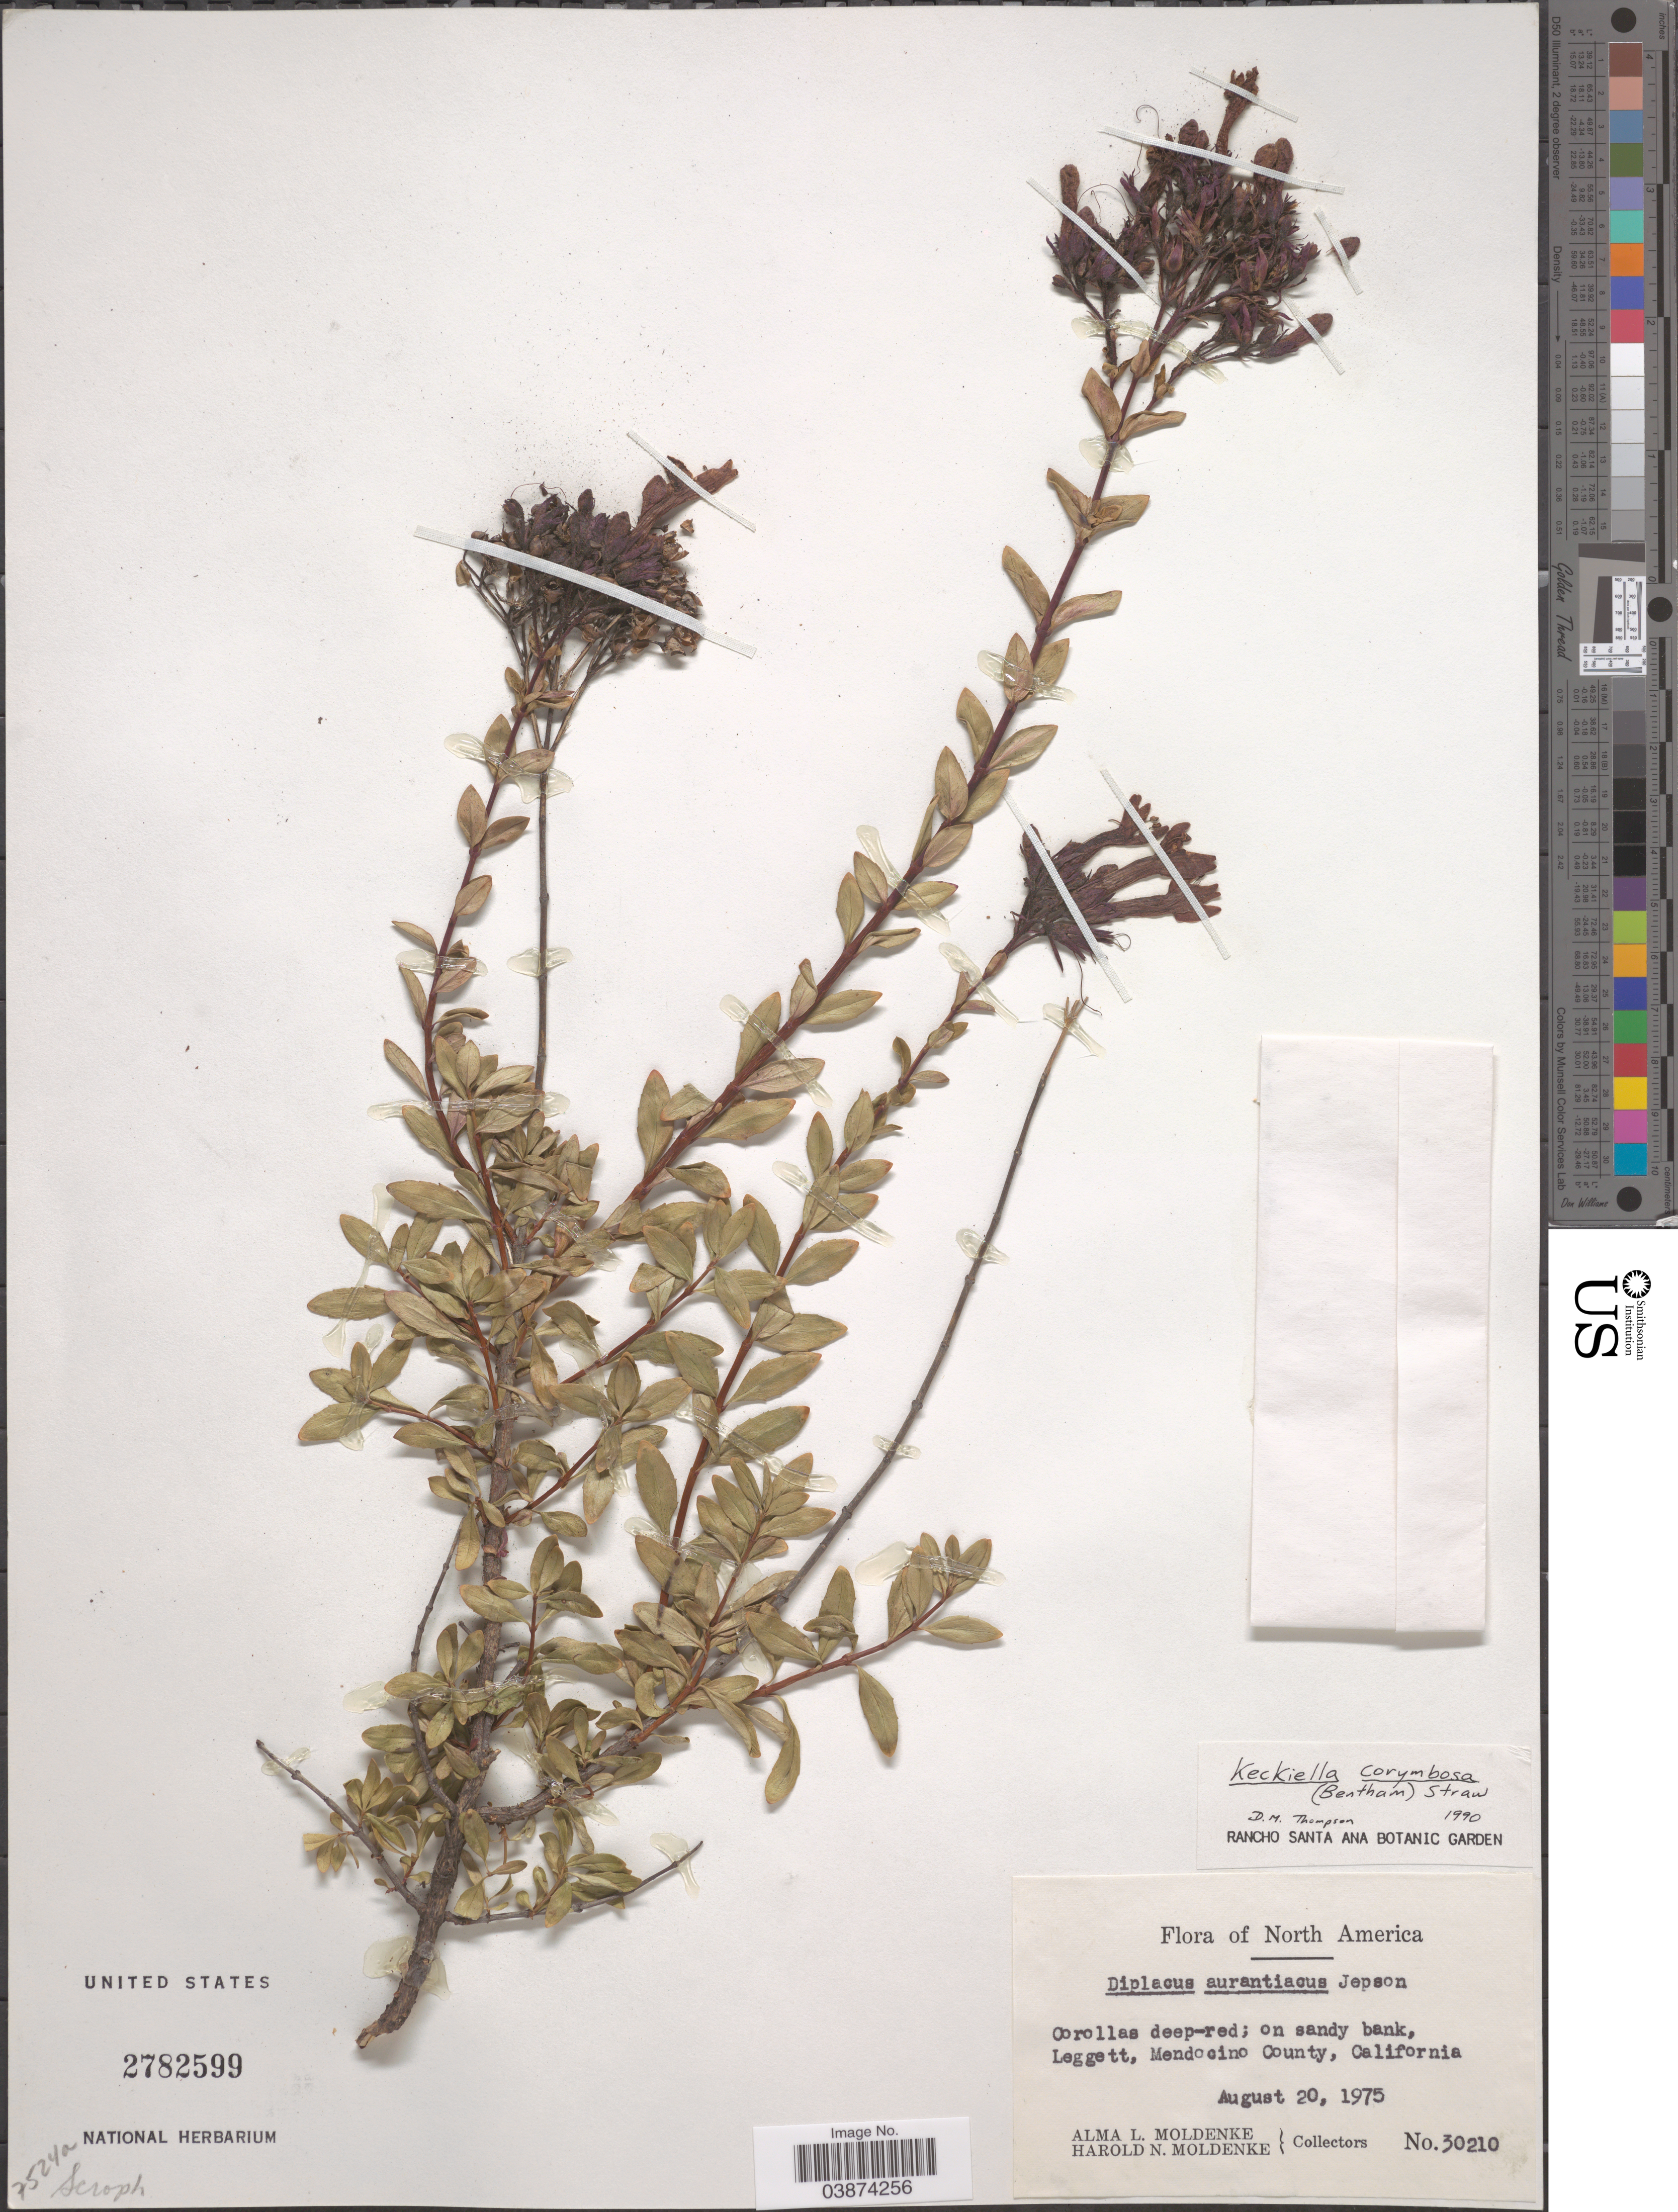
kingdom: Plantae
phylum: Tracheophyta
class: Magnoliopsida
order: Lamiales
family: Plantaginaceae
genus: Penstemon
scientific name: Penstemon corymbosus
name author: Benth.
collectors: A. L. Moldenke & H. N. Moldenke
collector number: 30210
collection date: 1975-08-20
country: United States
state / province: California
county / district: Mendocino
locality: Leggett, Mendocino County.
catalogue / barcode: US 2782599